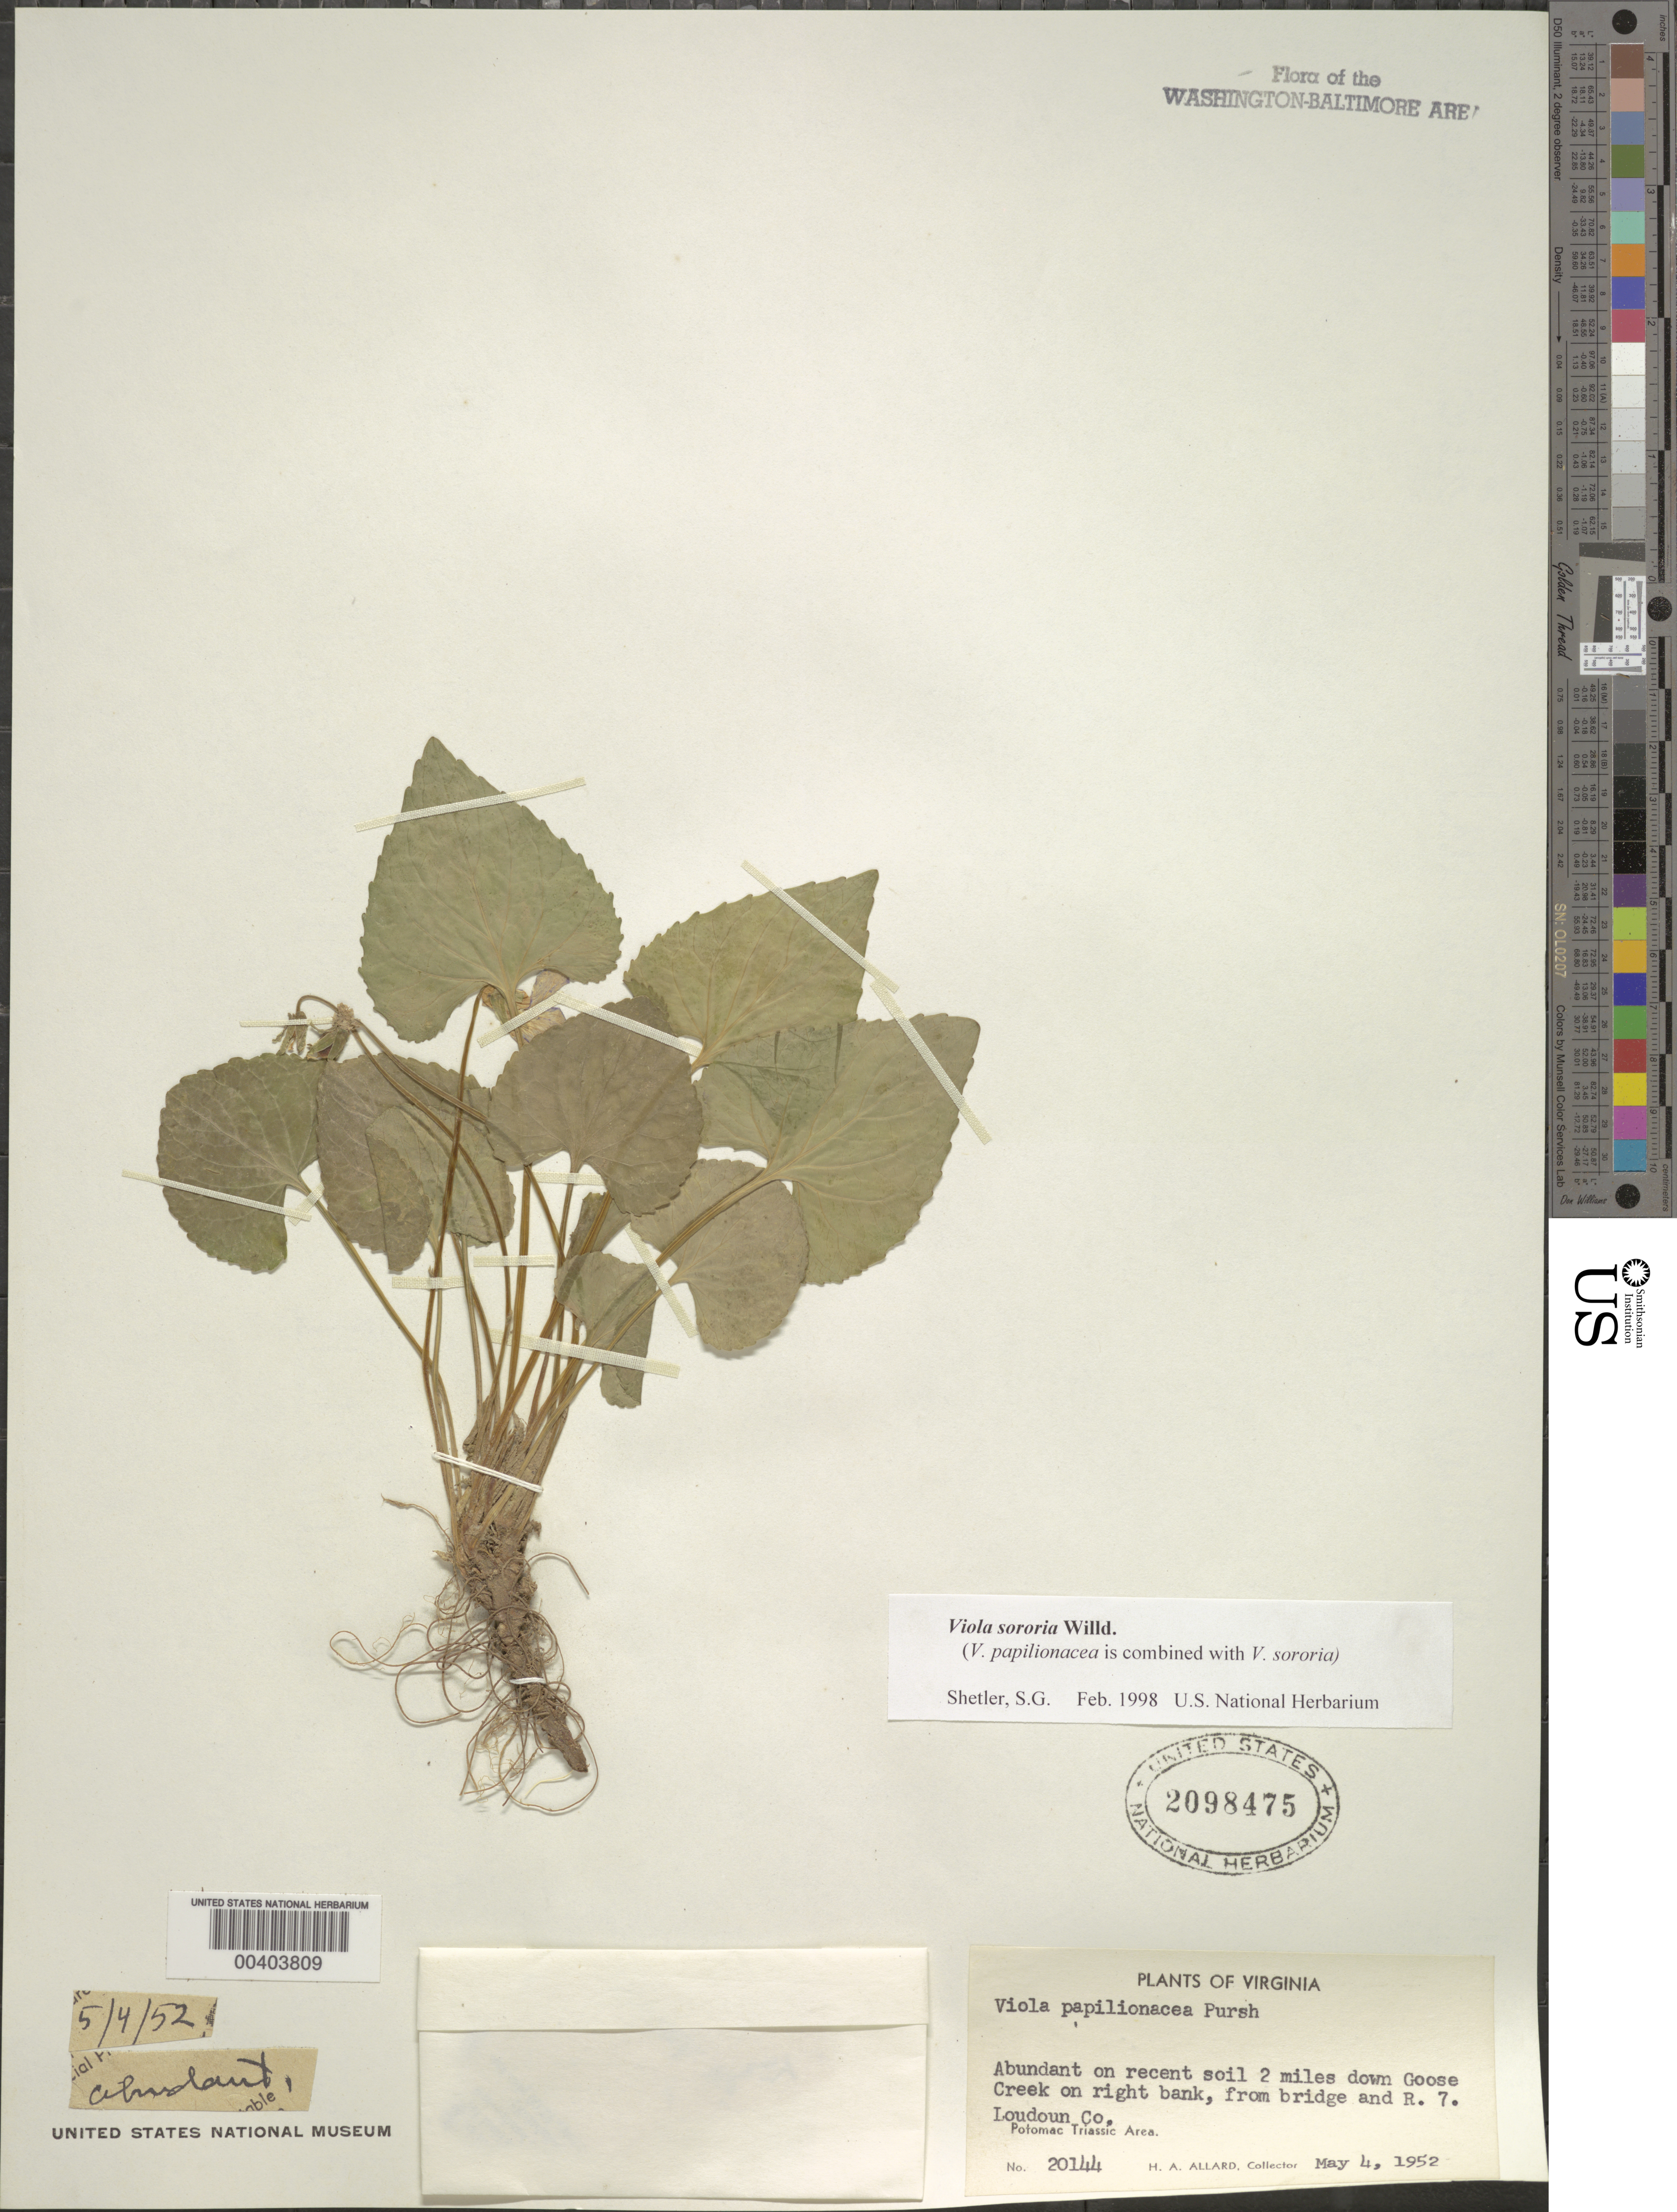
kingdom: Plantae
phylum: Tracheophyta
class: Magnoliopsida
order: Malpighiales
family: Violaceae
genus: Viola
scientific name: Viola sororia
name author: Willd.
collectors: H. A. Allard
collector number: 20144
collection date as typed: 04 May 1952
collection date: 1952-05-04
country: United States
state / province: Virginia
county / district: Loudoun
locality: Downstream from Route 7 on Goose Creek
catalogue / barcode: US 2098475